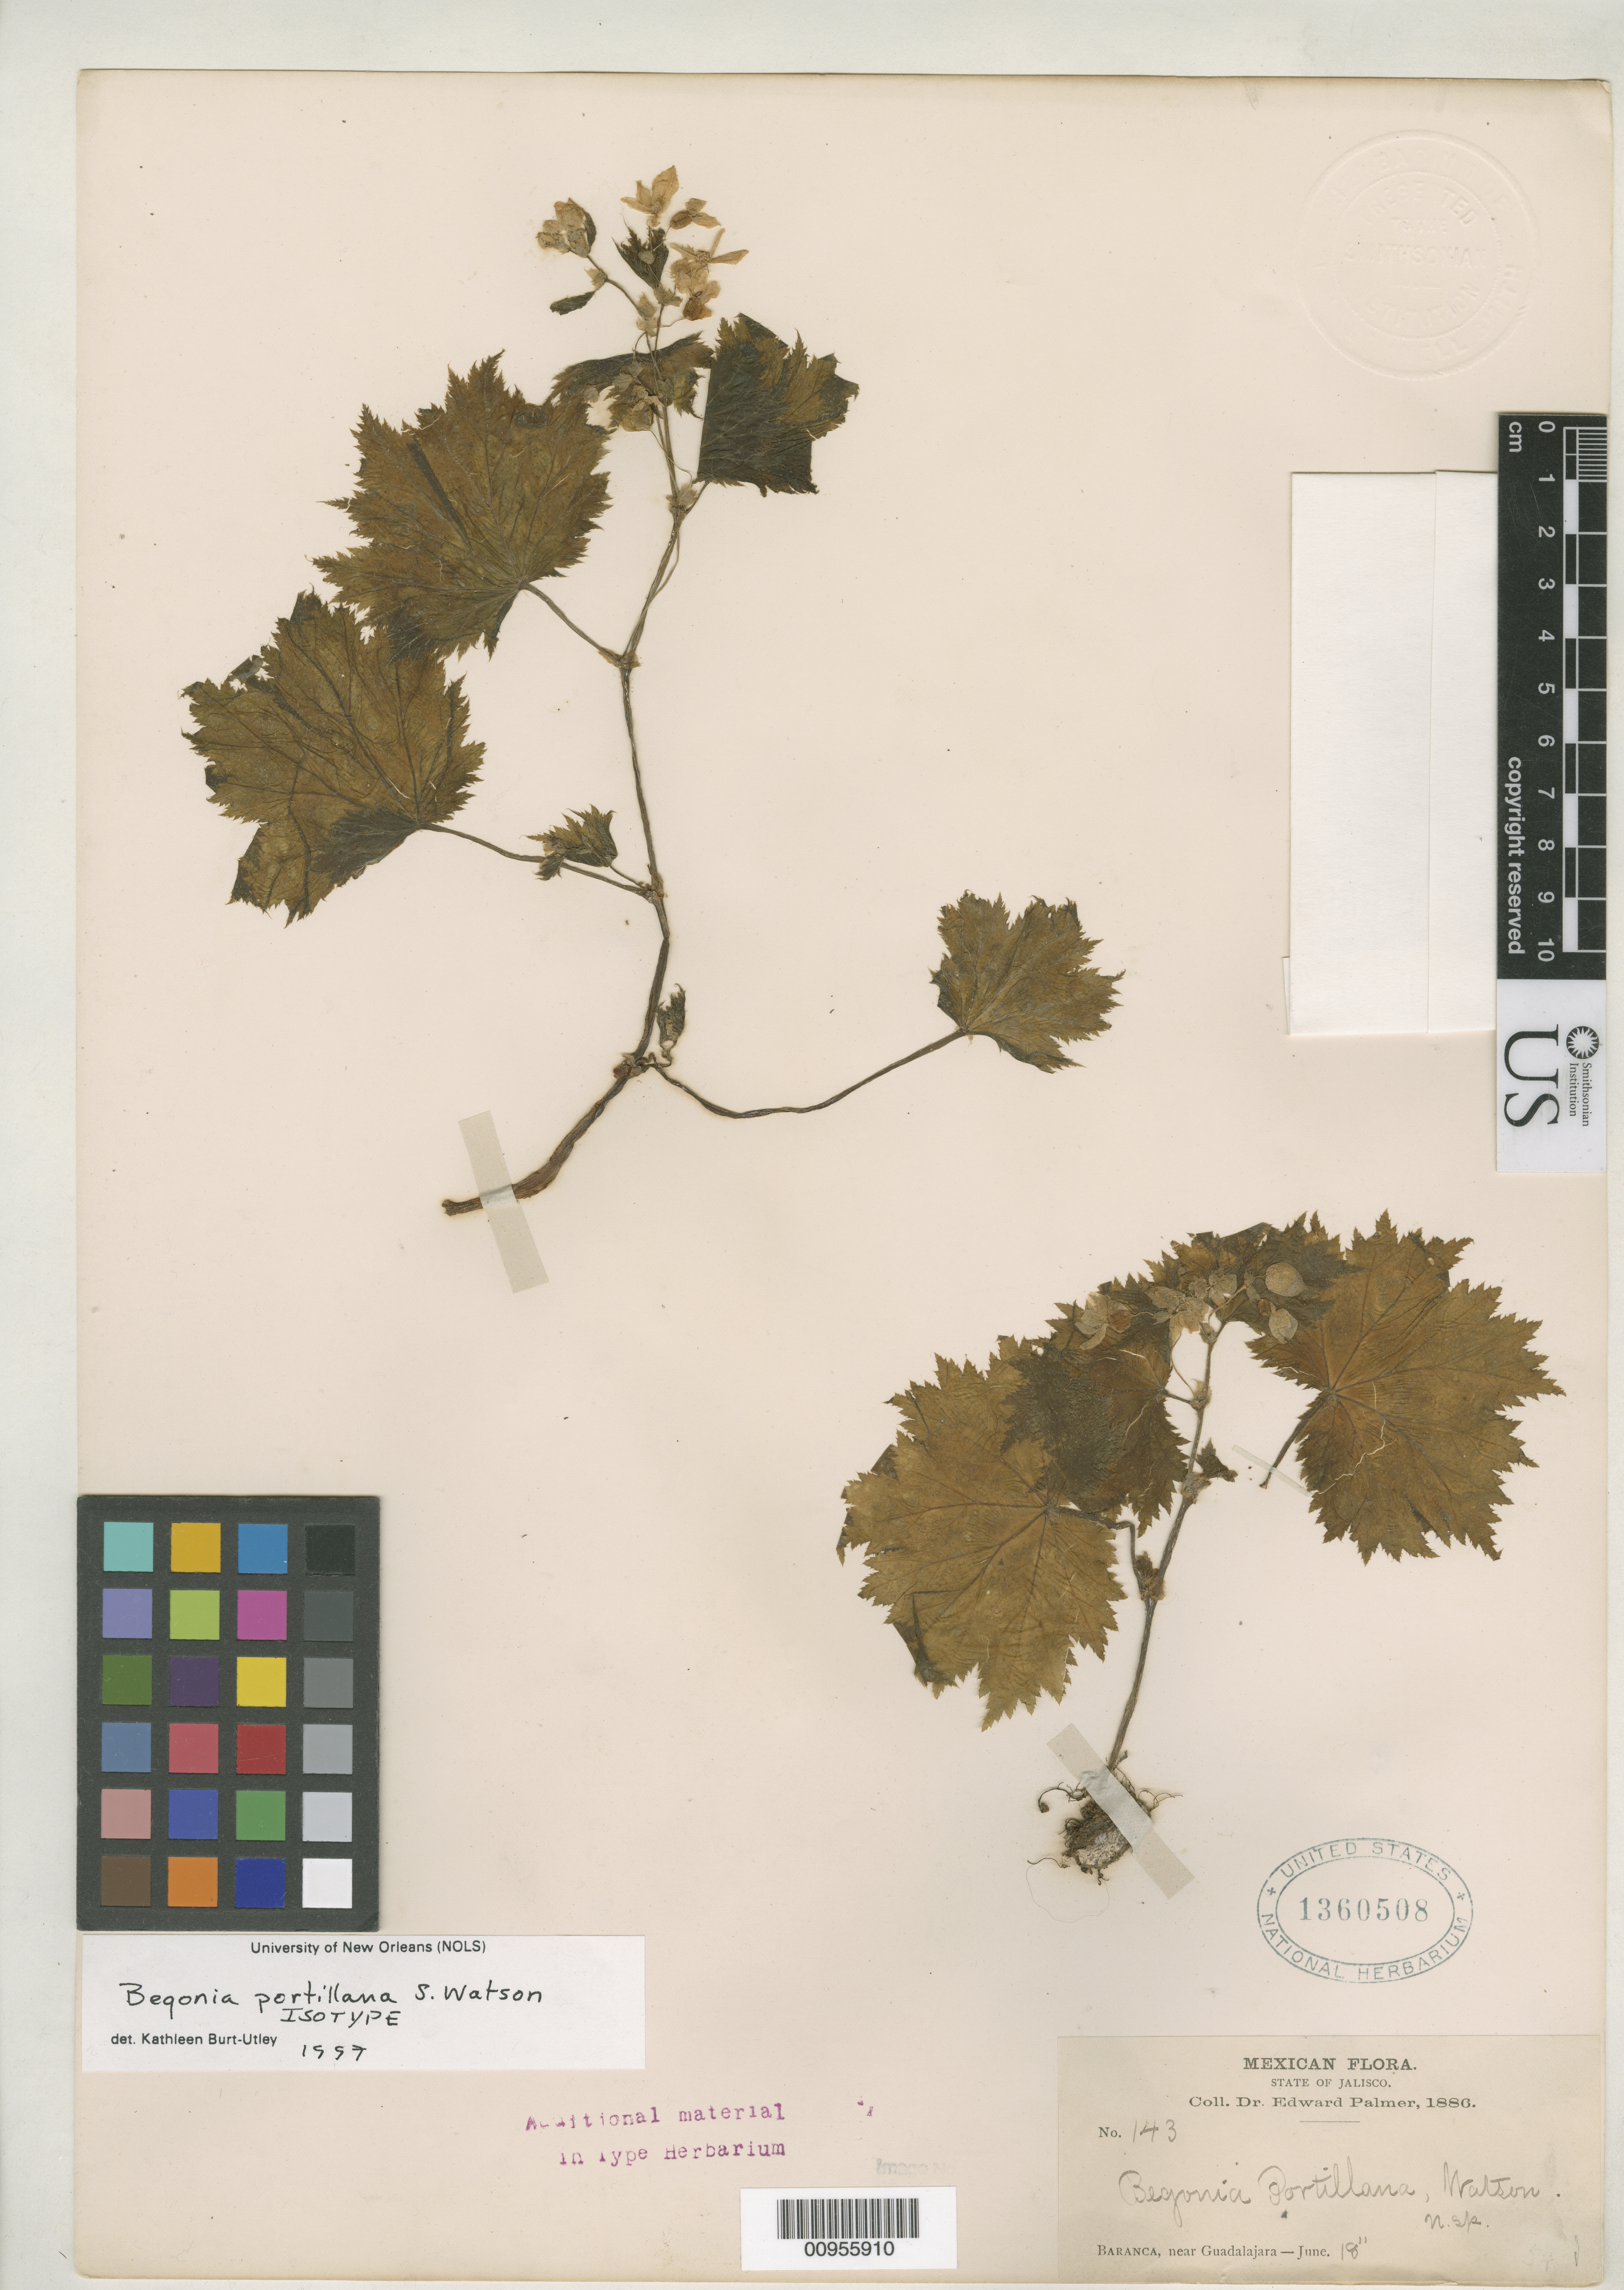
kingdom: Plantae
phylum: Tracheophyta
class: Magnoliopsida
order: Cucurbitales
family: Begoniaceae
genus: Begonia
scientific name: Begonia portillana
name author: S. Watson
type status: Isotype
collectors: E. Palmer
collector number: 143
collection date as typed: Jun 1886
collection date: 1886-06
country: Mexico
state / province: Jalisco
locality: Barranca near Guadalajara.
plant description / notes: Specimen ex John Donnell Smith herbarium.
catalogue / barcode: US 1360508